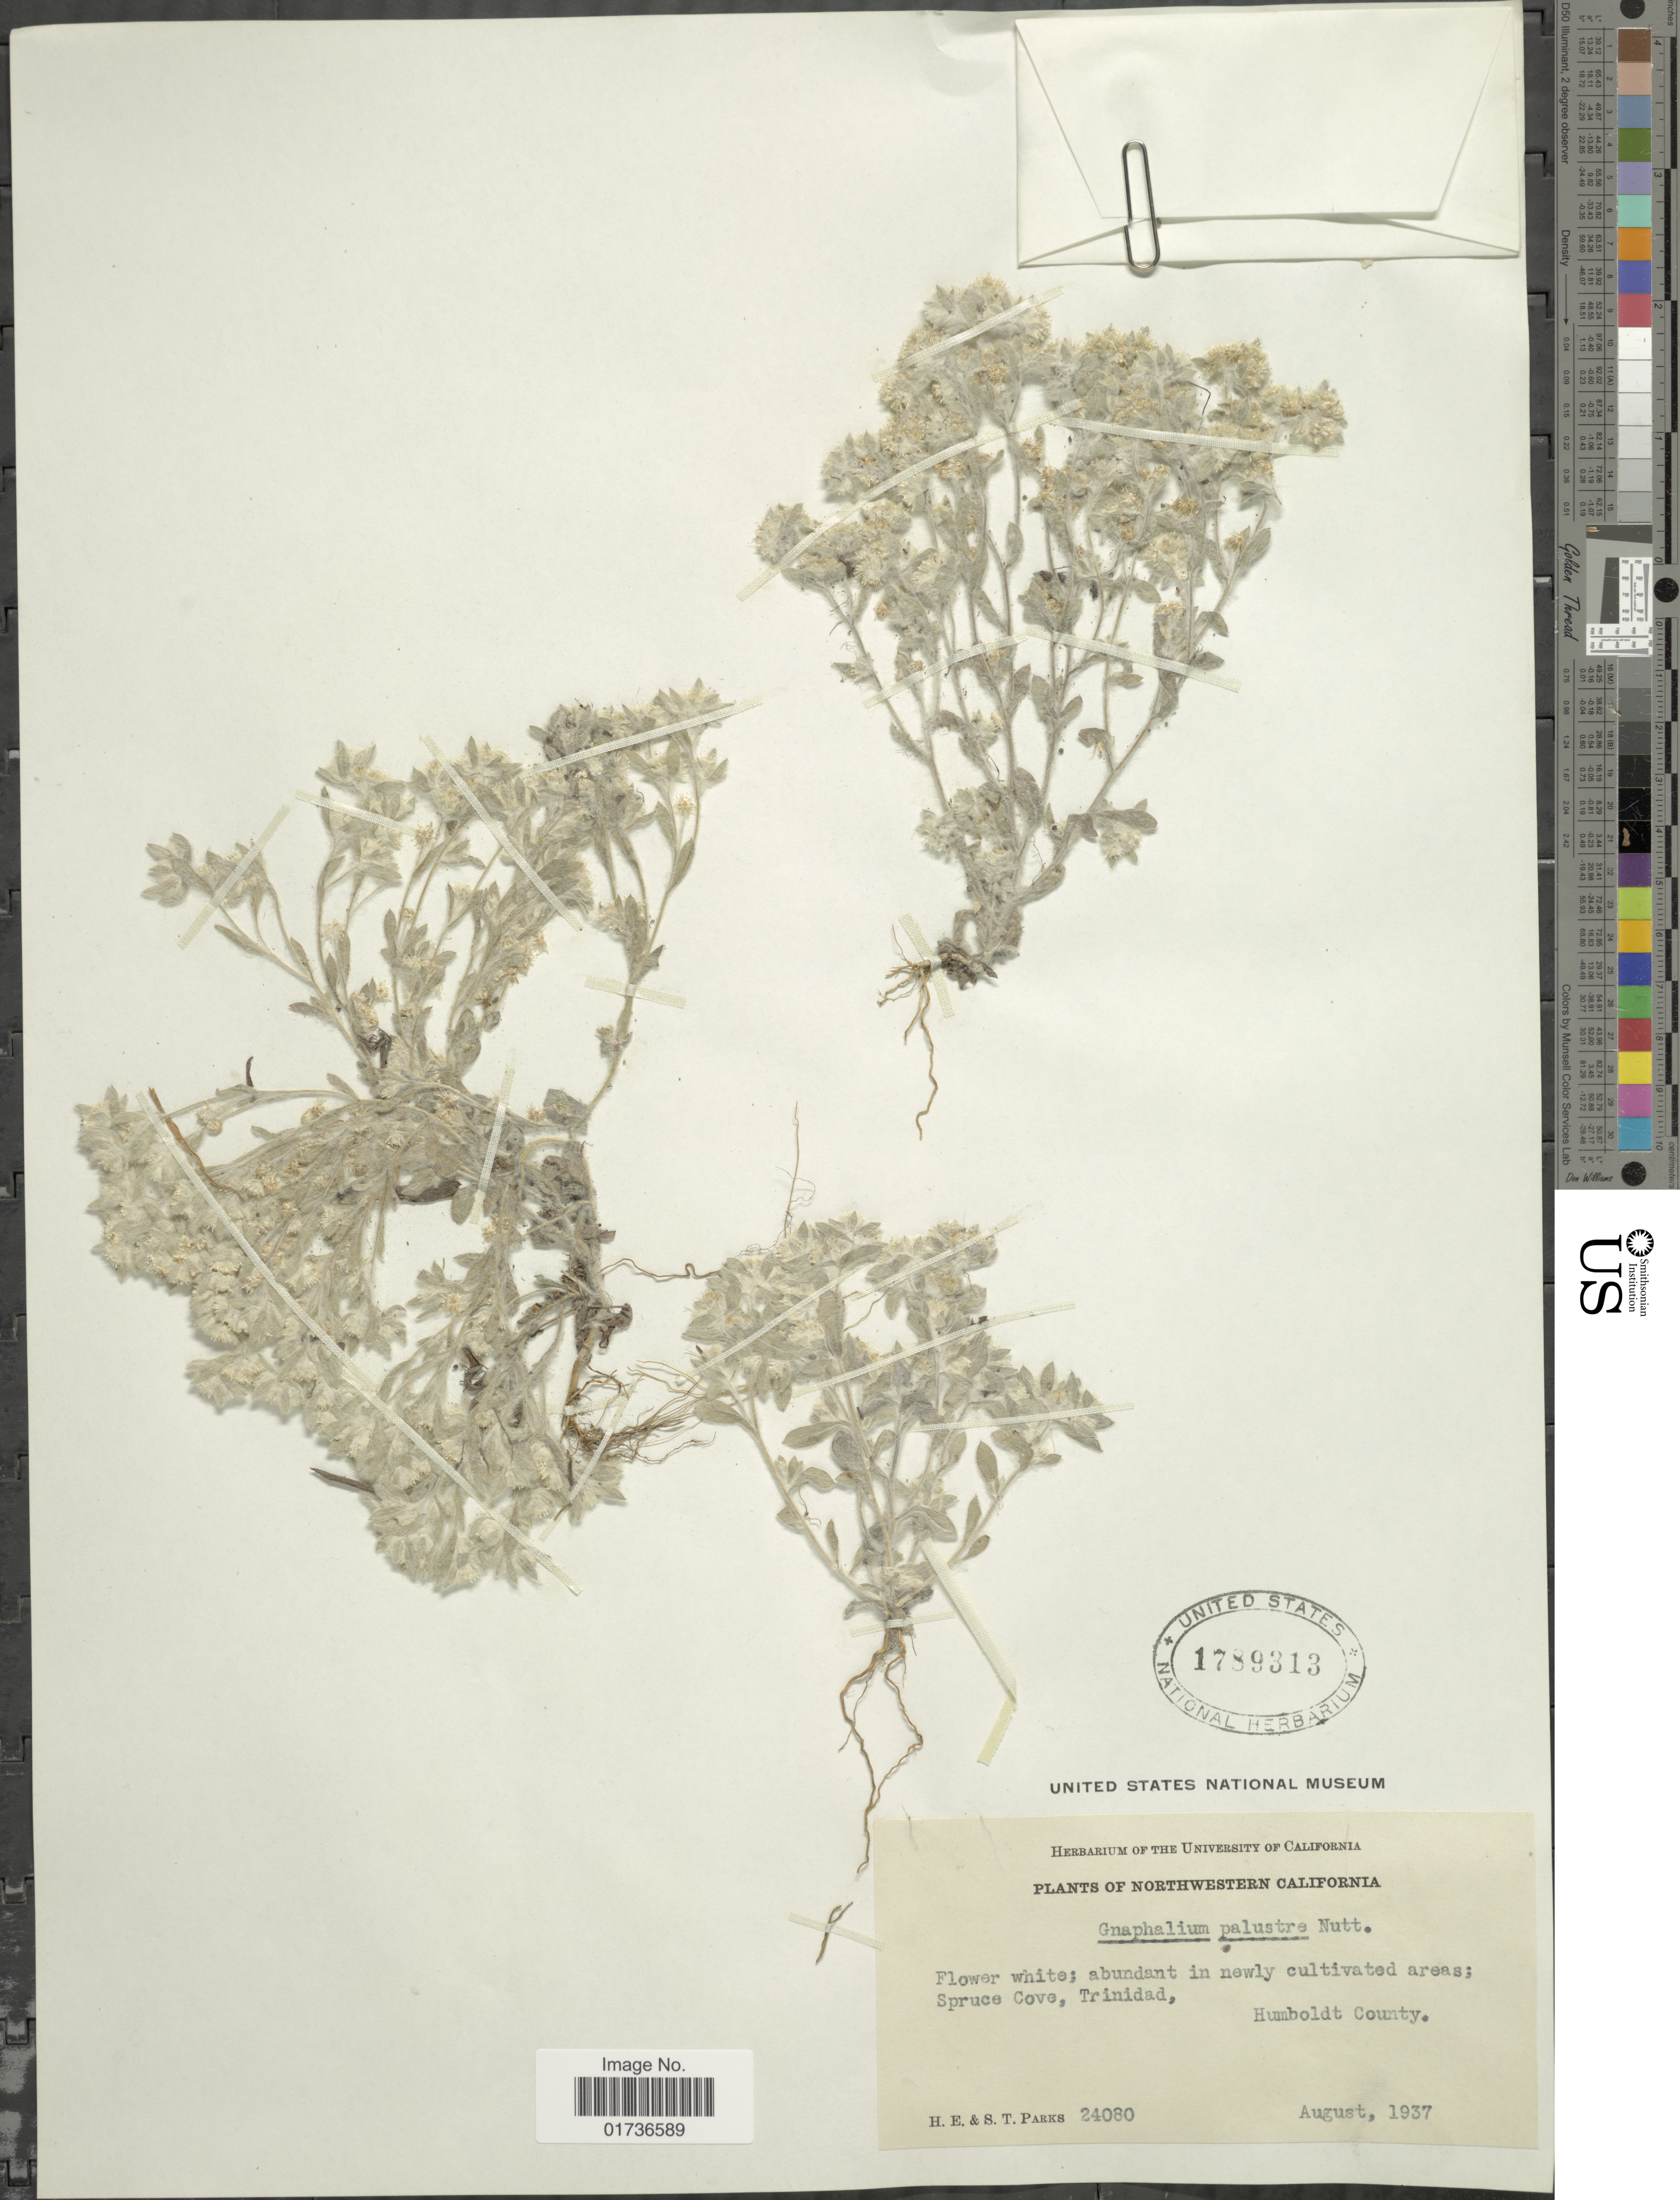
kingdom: Plantae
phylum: Tracheophyta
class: Magnoliopsida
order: Asterales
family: Asteraceae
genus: Gnaphalium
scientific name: Gnaphalium palustre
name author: Nutt.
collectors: H. E. Parks & S. Parks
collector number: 24080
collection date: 1937-08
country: United States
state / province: California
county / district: Humboldt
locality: Northwestern California, Spruce Cove, Trinidad, Humboldt County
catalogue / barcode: US 1789313